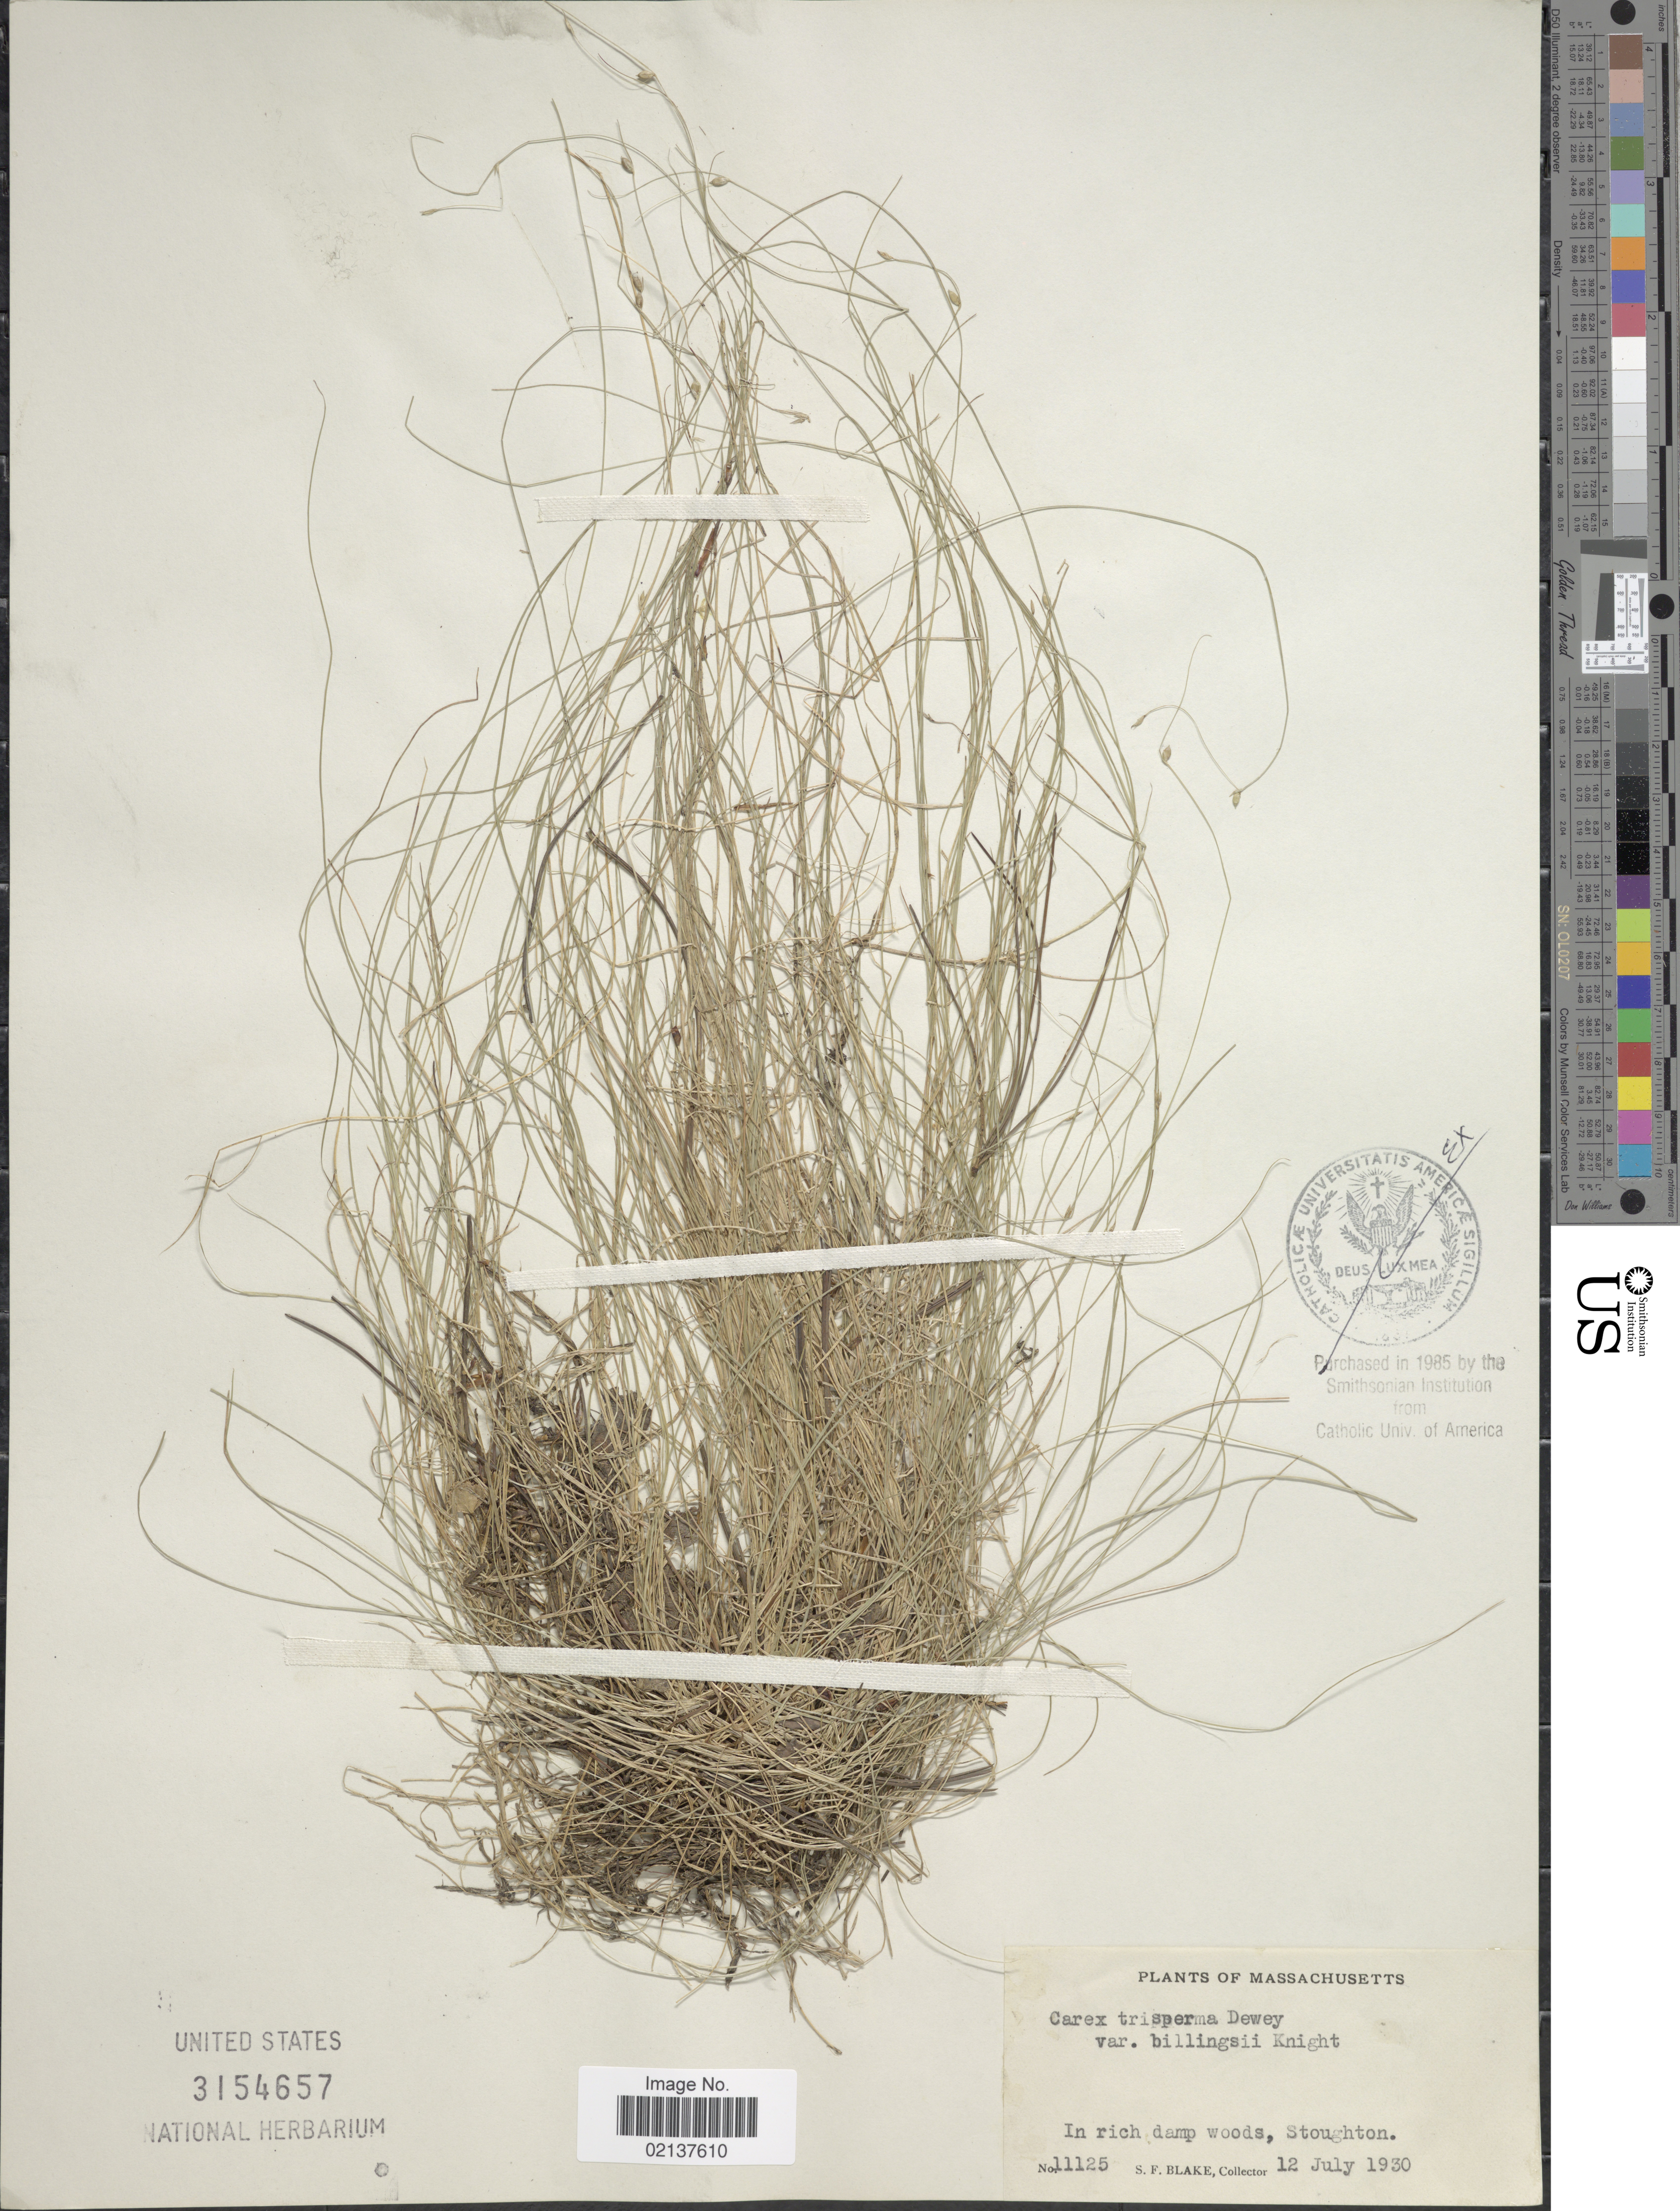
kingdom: Plantae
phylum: Tracheophyta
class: Liliopsida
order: Poales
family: Cyperaceae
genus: Carex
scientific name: Carex trisperma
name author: Dewey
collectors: S. Blake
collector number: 11125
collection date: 1930-07-12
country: United States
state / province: Massachusetts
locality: Stoughton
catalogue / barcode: US 3154657